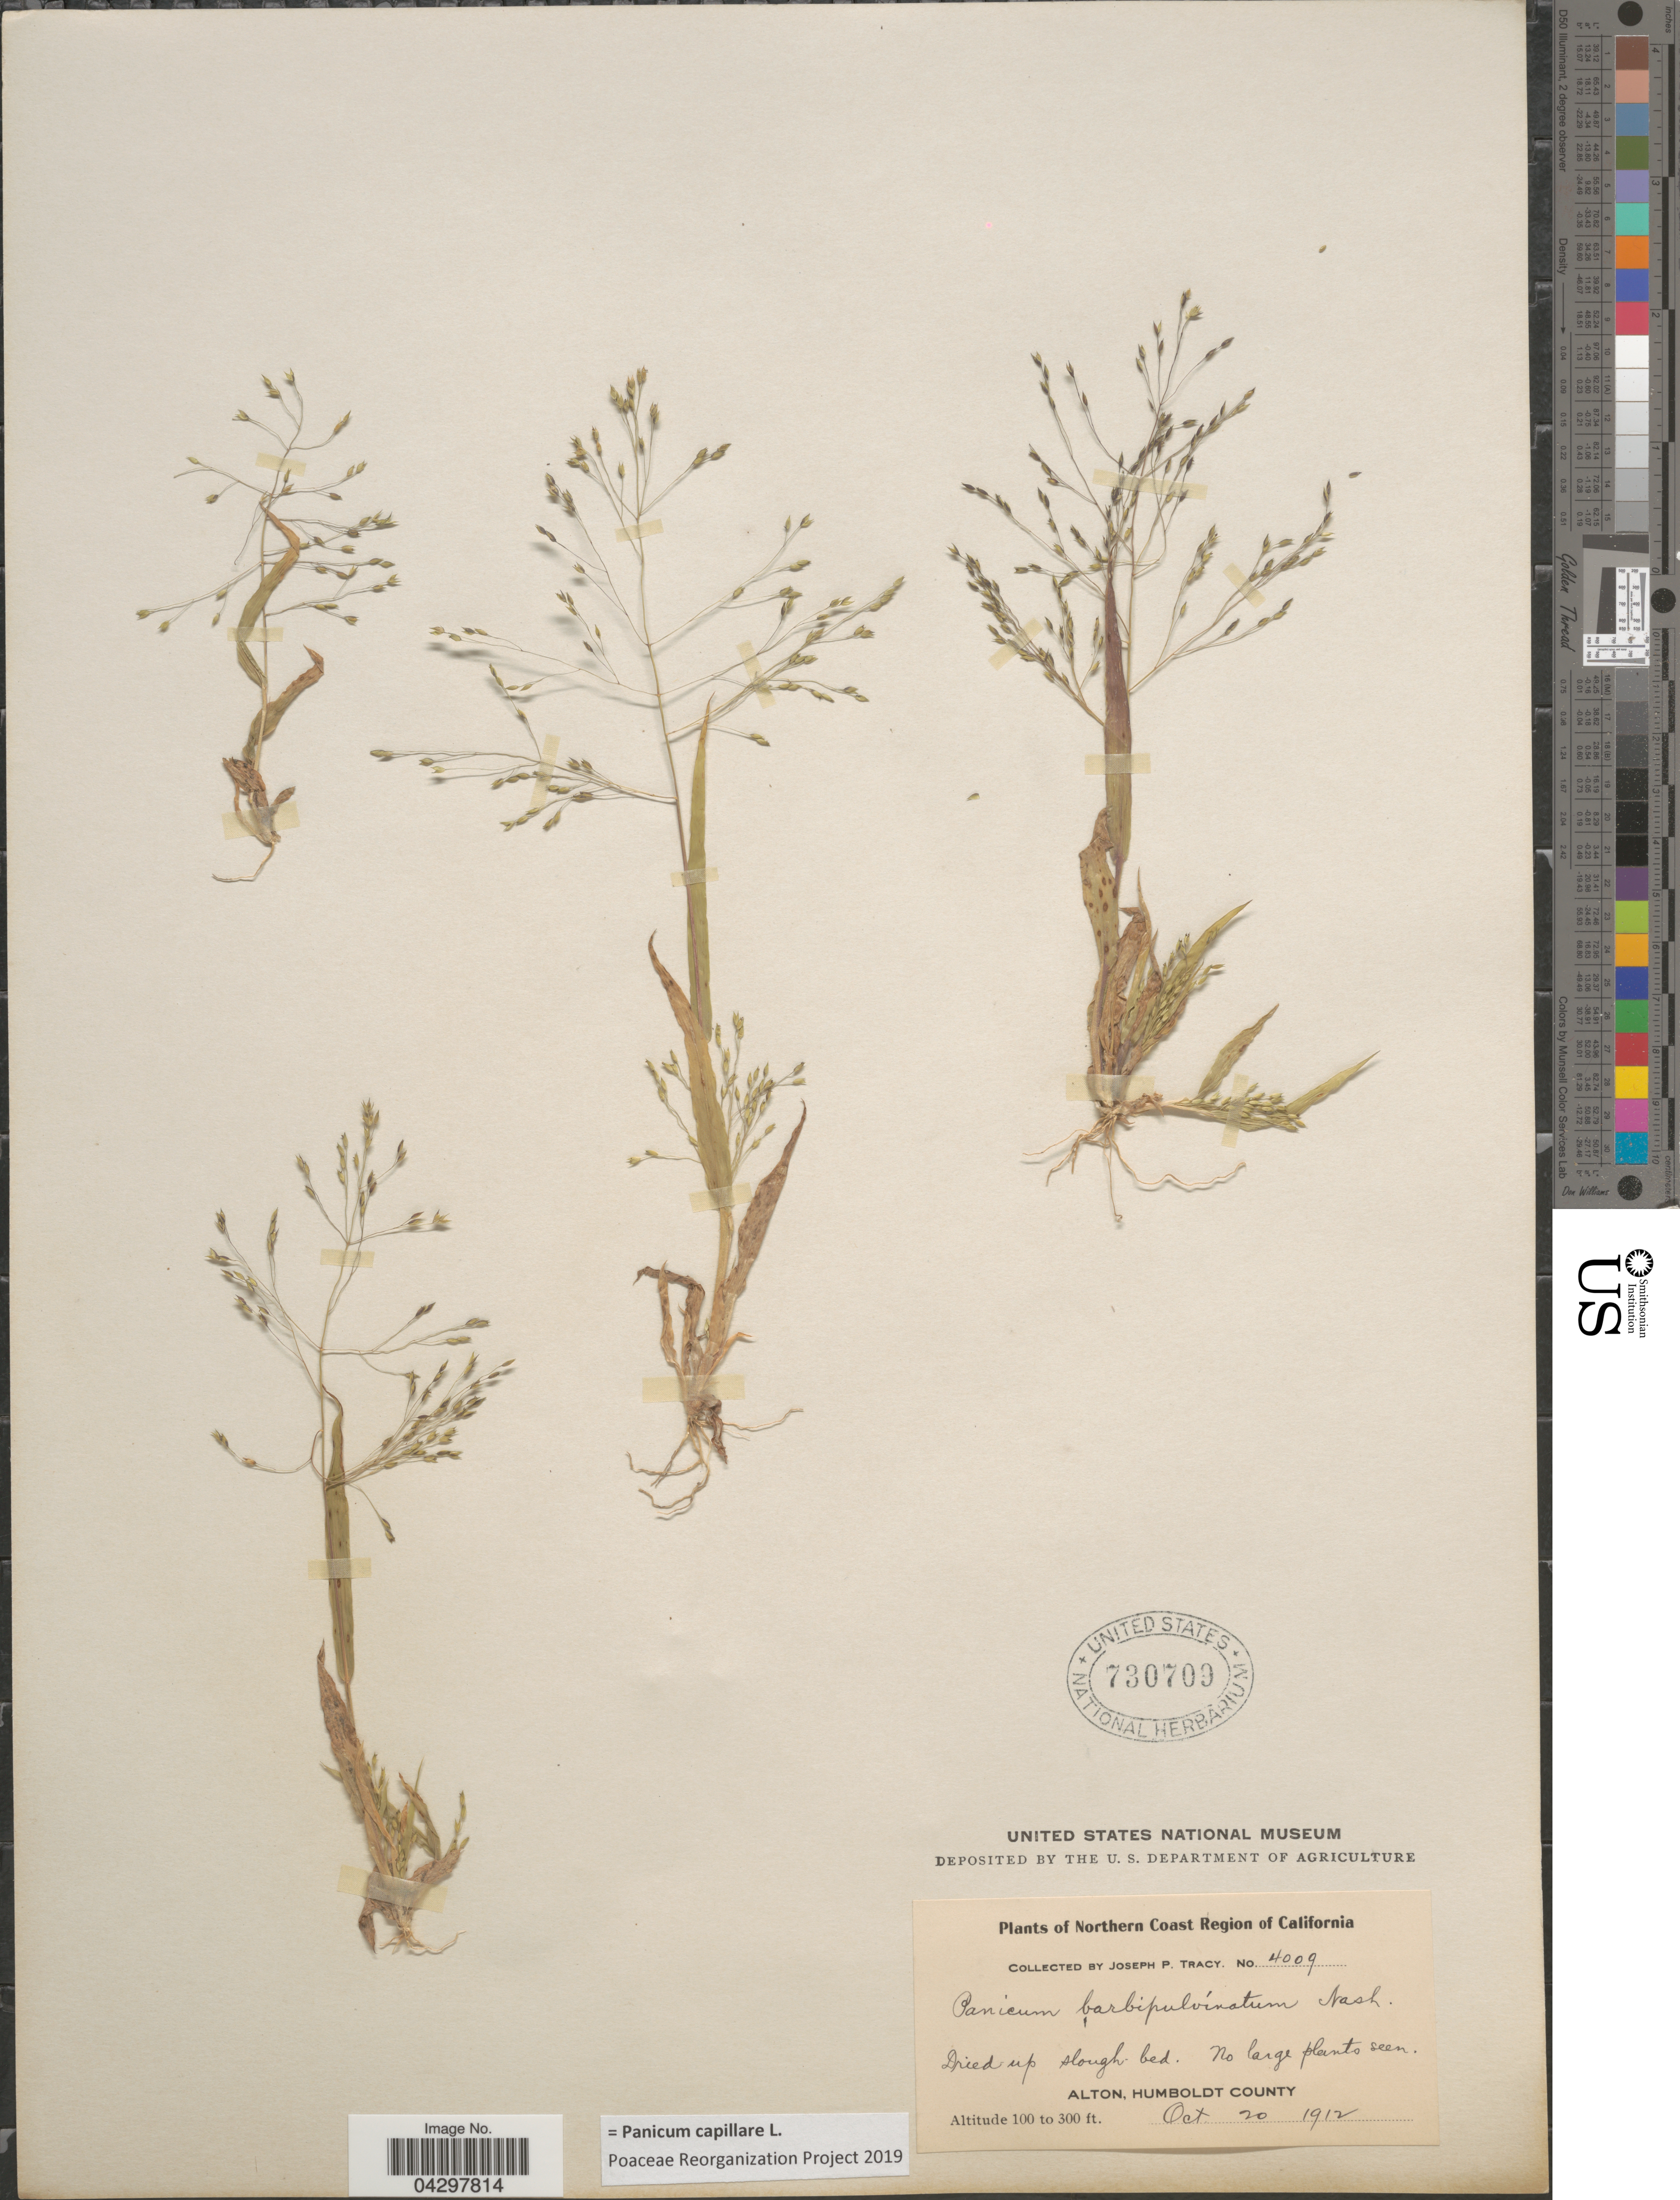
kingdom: Plantae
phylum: Tracheophyta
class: Liliopsida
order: Poales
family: Poaceae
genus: Panicum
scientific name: Panicum capillare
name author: L.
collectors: J. Tracy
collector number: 4009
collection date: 1912-10-20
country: United States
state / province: California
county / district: Humboldt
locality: Northern Coast Region of California. Alton, Humboldt County.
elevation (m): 30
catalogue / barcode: US 730709